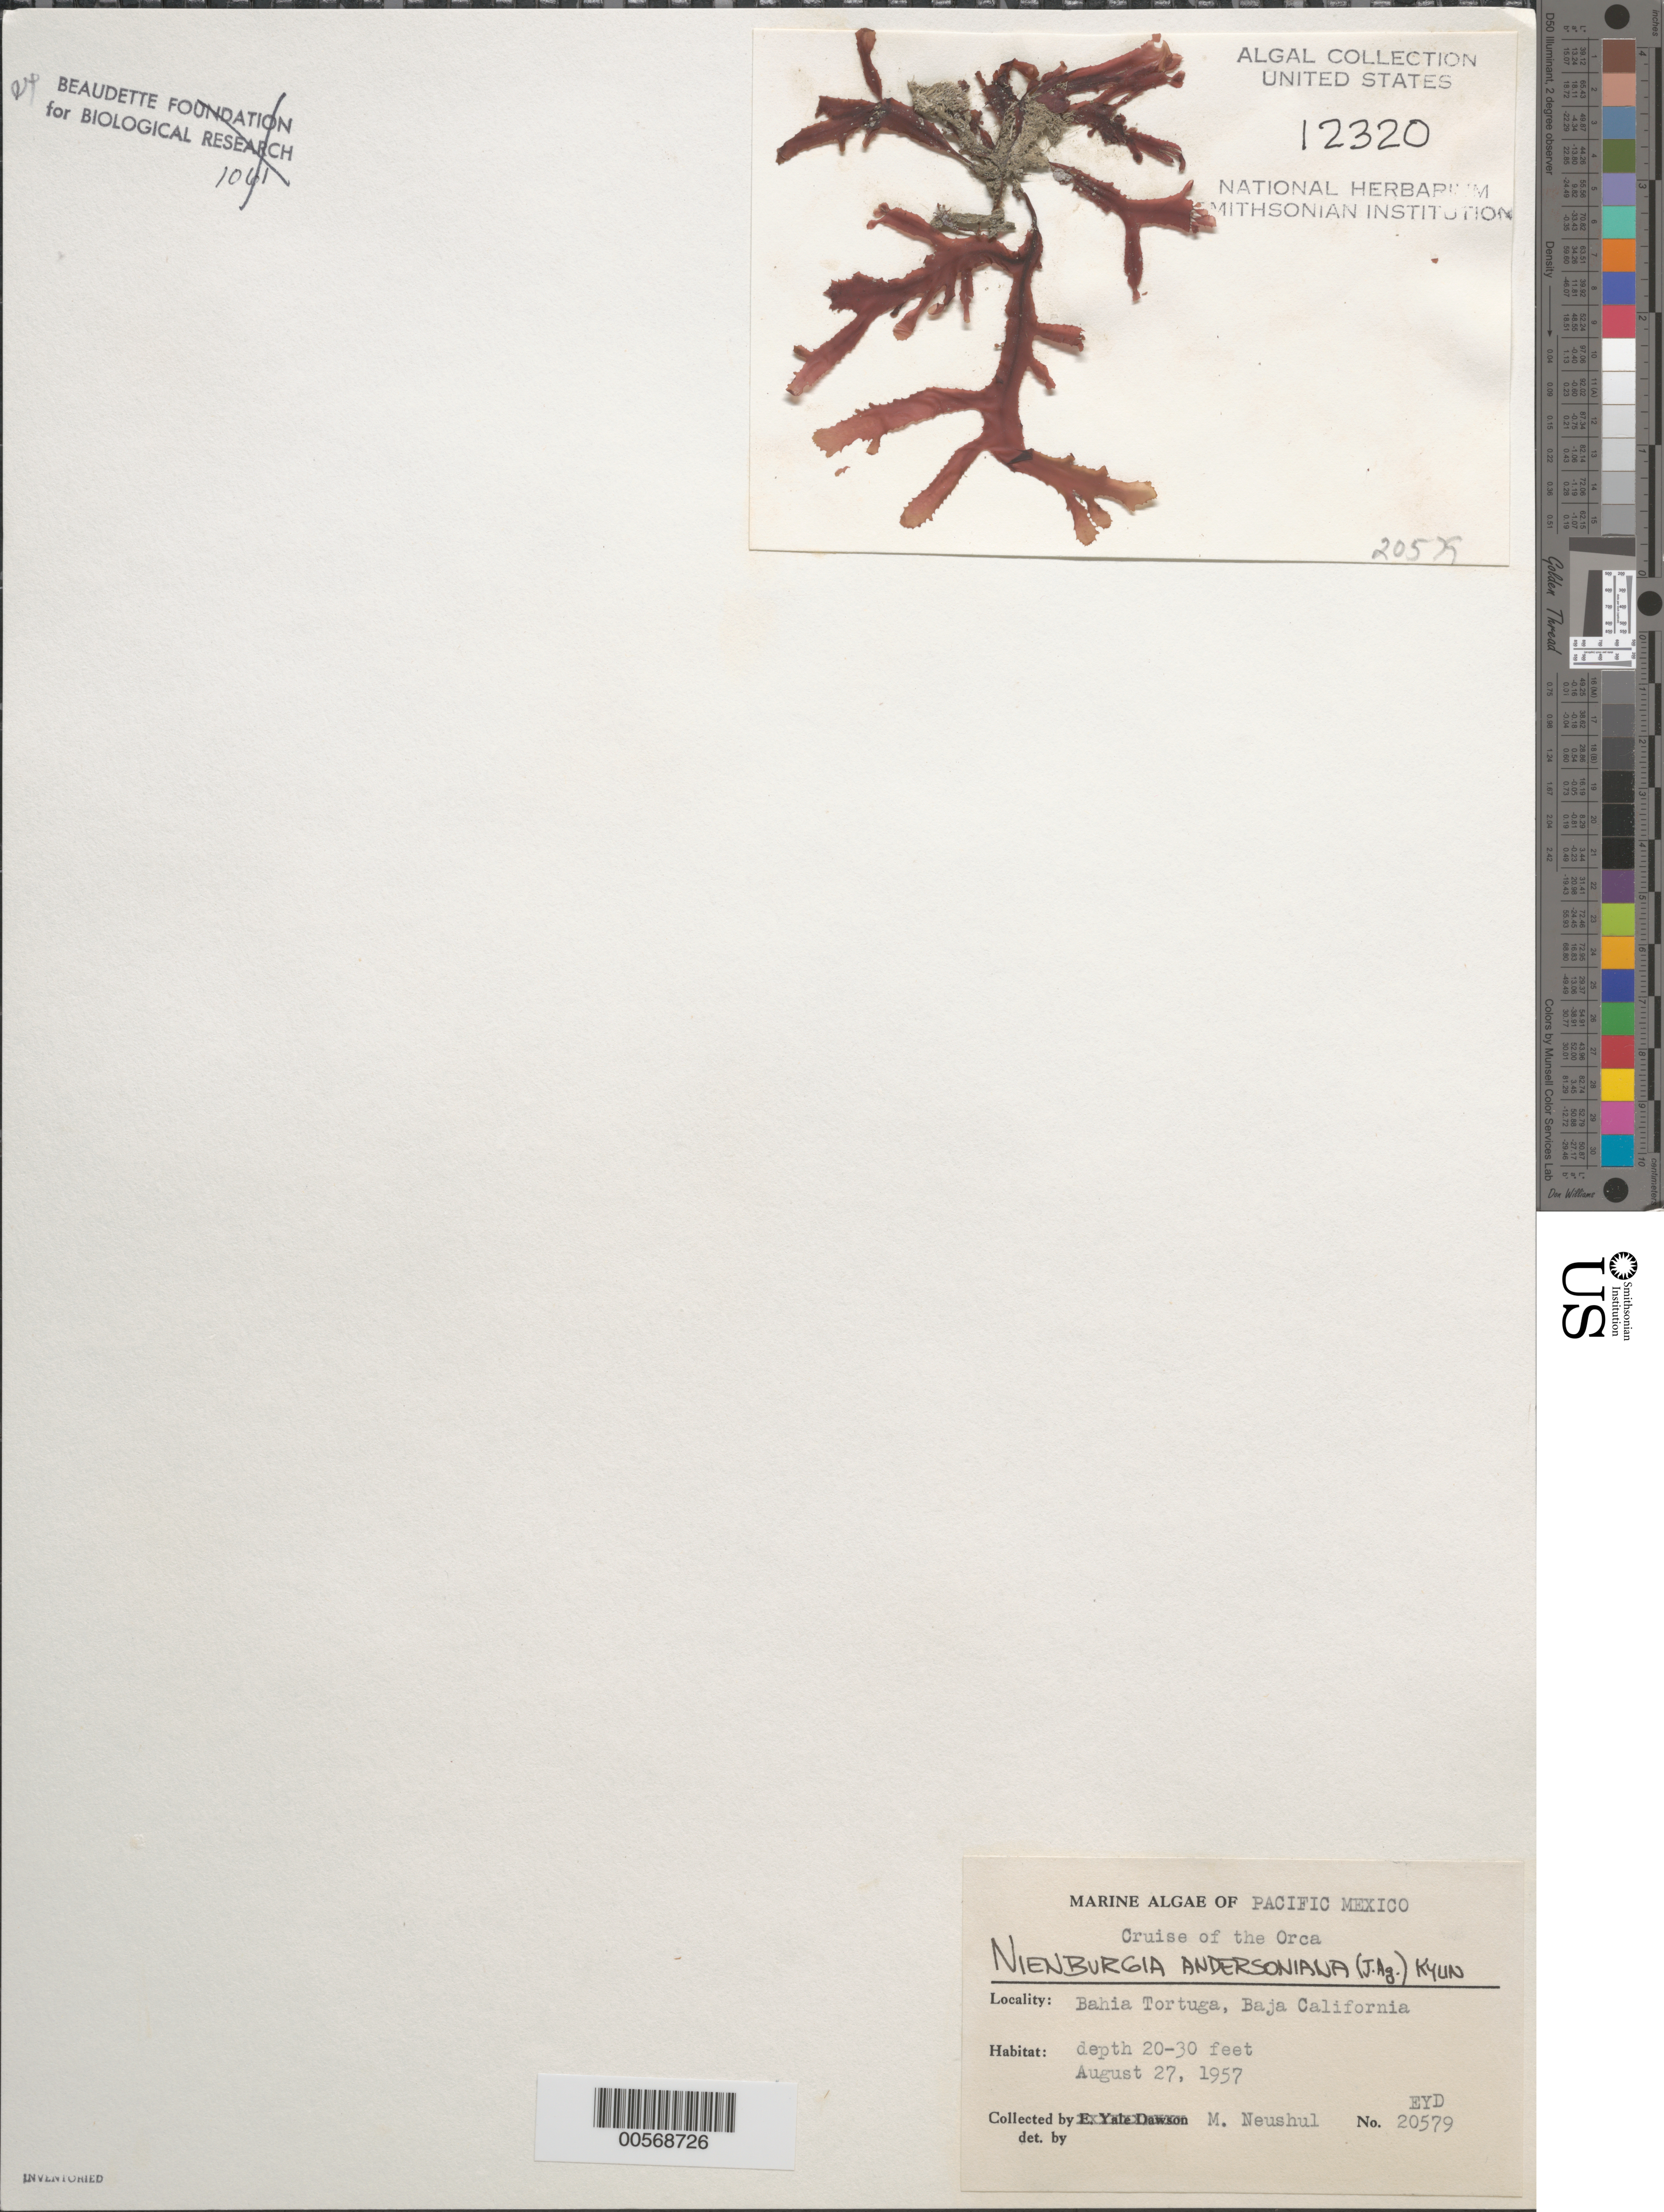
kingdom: Plantae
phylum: Rhodophyta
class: Florideophyceae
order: Ceramiales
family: Delesseriaceae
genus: Nienburgia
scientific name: Nienburgia andersoniana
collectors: M. Neushul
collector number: EYD 20579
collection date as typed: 27 Aug 1957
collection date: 1957-08-27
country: Mexico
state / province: Baja California Sur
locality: Bahia Tortuga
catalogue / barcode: US 12320